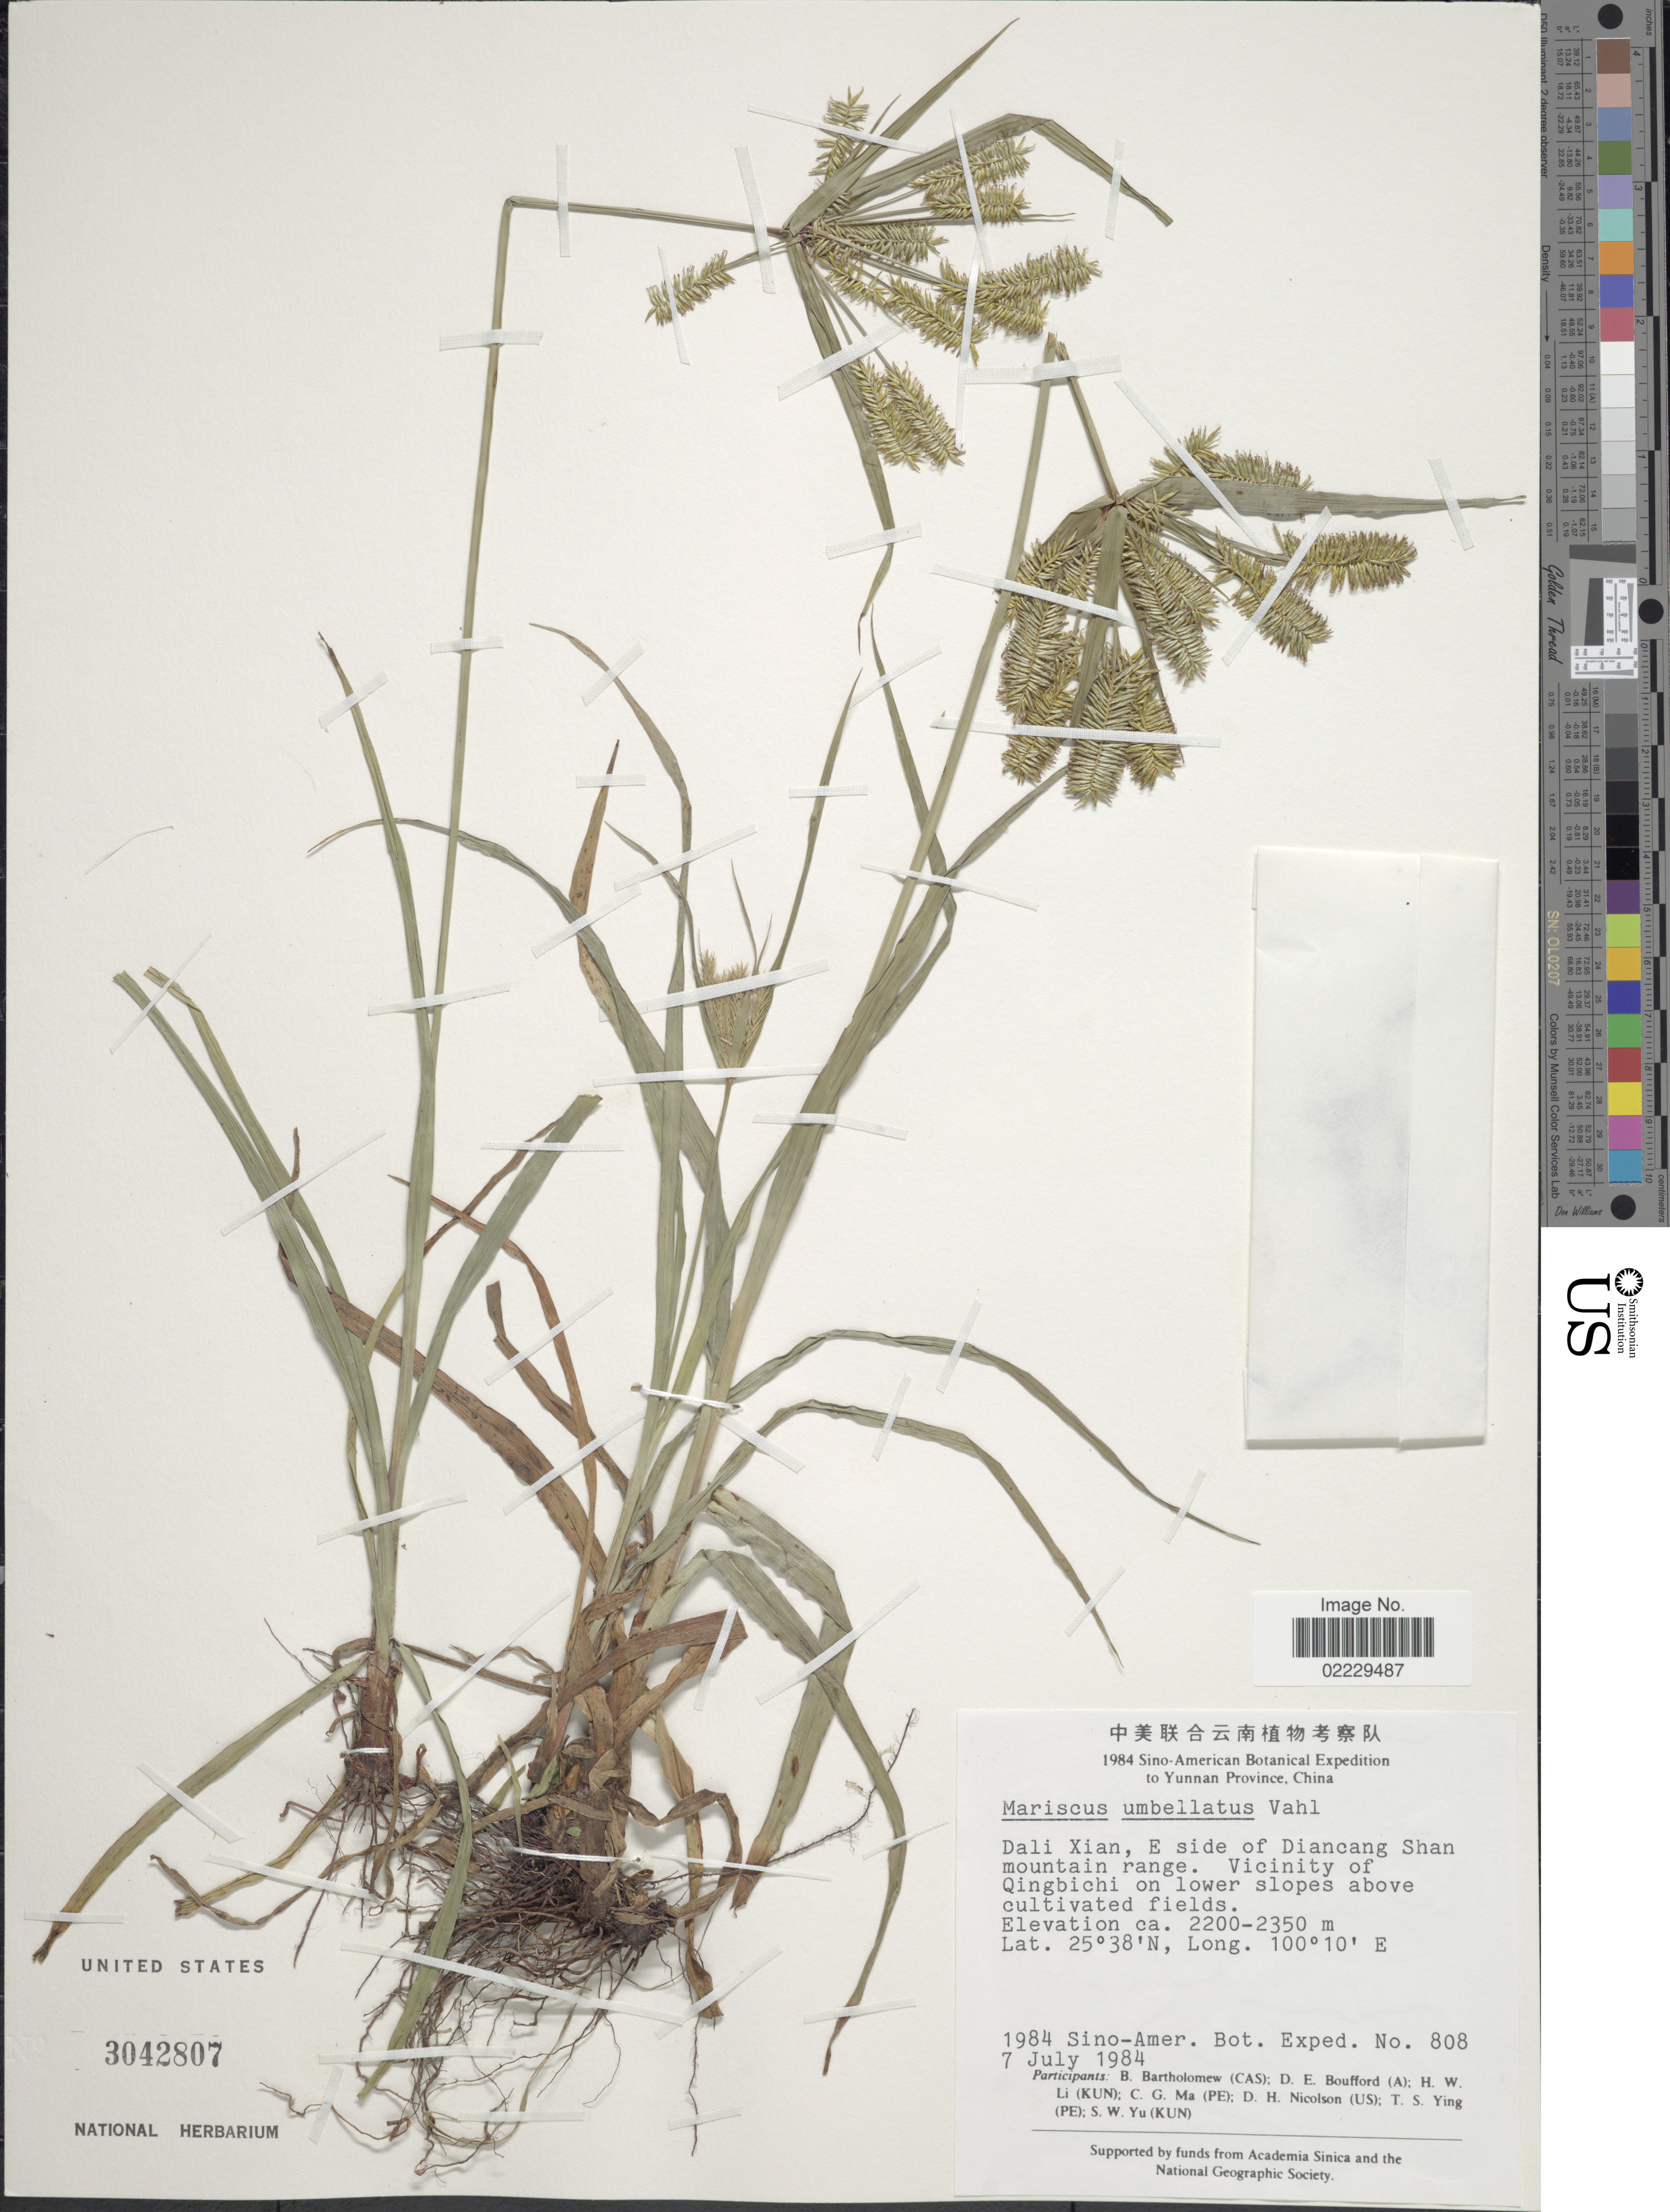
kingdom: Plantae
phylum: Tracheophyta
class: Liliopsida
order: Poales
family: Cyperaceae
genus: Cyperus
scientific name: Cyperus cyperoides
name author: (L.) Kuntze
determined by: Strong, Mark T., (BOT), Smithsonian Institution - National Museum of Natural History (UNITED STATES)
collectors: Sino-Amer. Bot. Exped. 1984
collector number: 808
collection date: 1984-07-07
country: China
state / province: Yunnan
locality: Dali Xian, E side of Diancang Shan mountain range. Vicinity of Qingbichi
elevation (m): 2200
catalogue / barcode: US 3042807